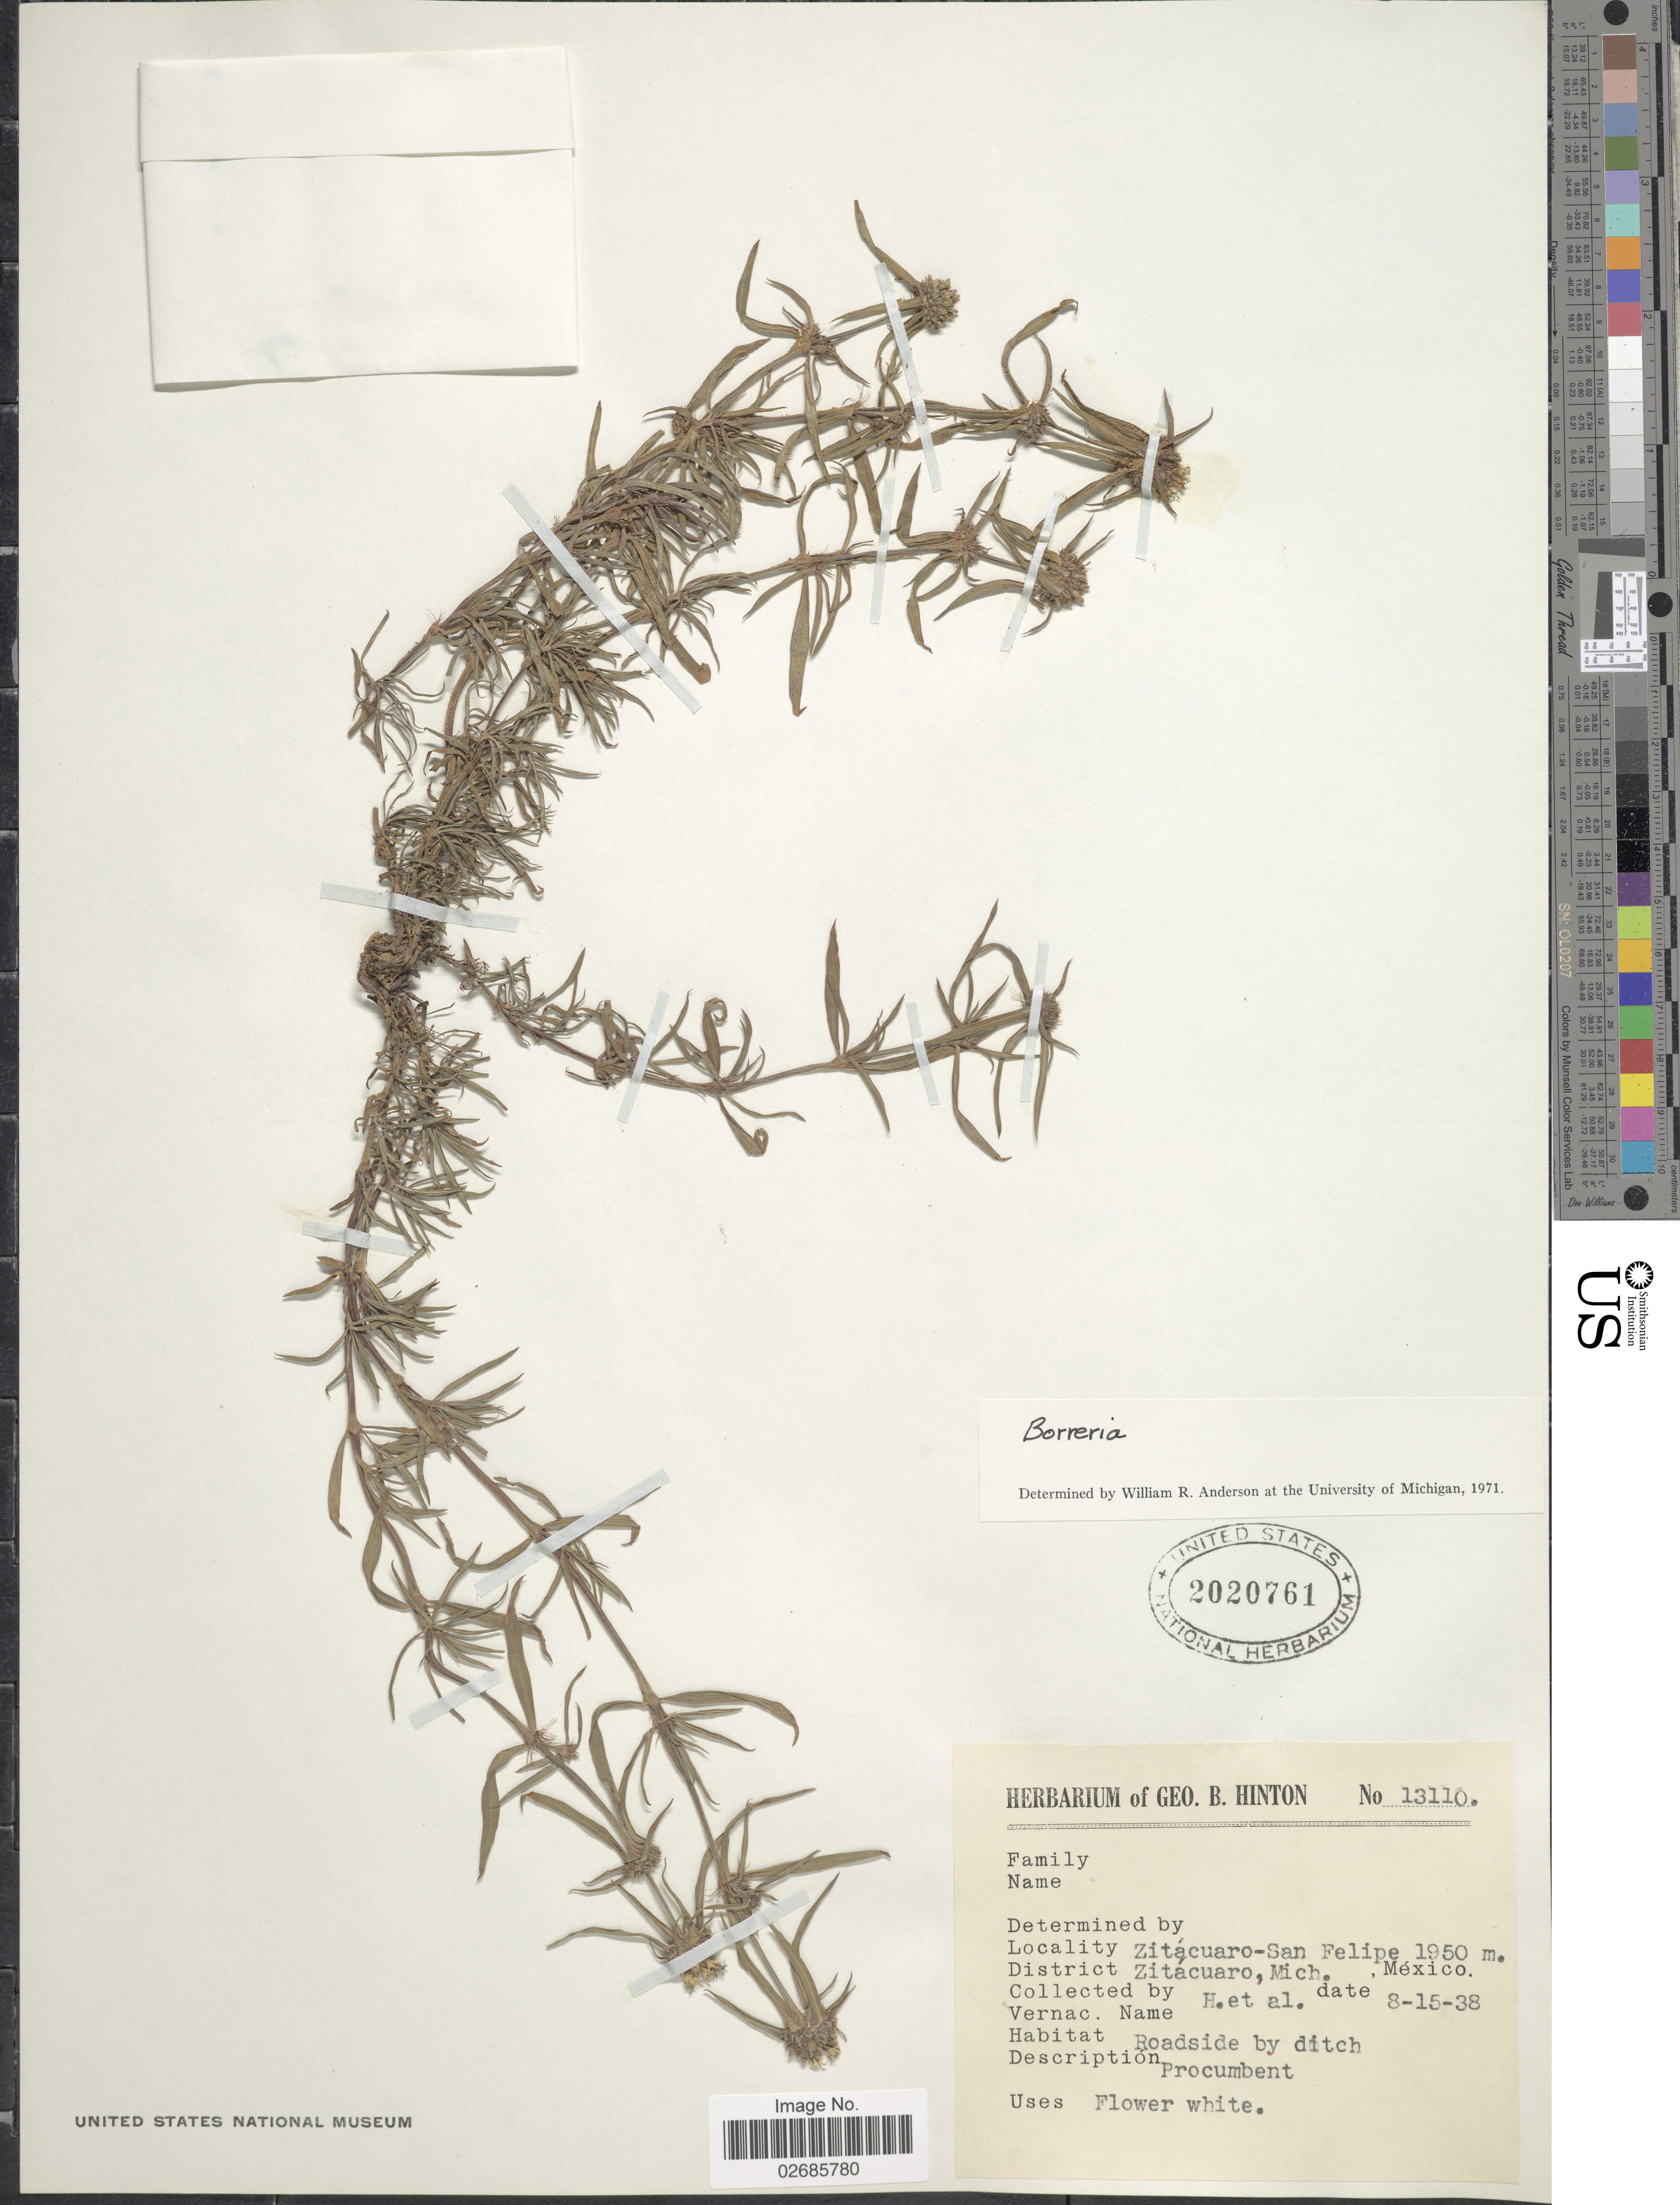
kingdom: Plantae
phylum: Tracheophyta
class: Magnoliopsida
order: Gentianales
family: Rubiaceae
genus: Borreria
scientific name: Borreria sp.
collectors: G. B. Hinton & et al.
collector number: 13110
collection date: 1938-08-15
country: Mexico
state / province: Michoacán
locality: Zitácuaro-San Felipe, District Zitácuaro, Roadside by ditch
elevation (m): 1950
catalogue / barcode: US 2020761